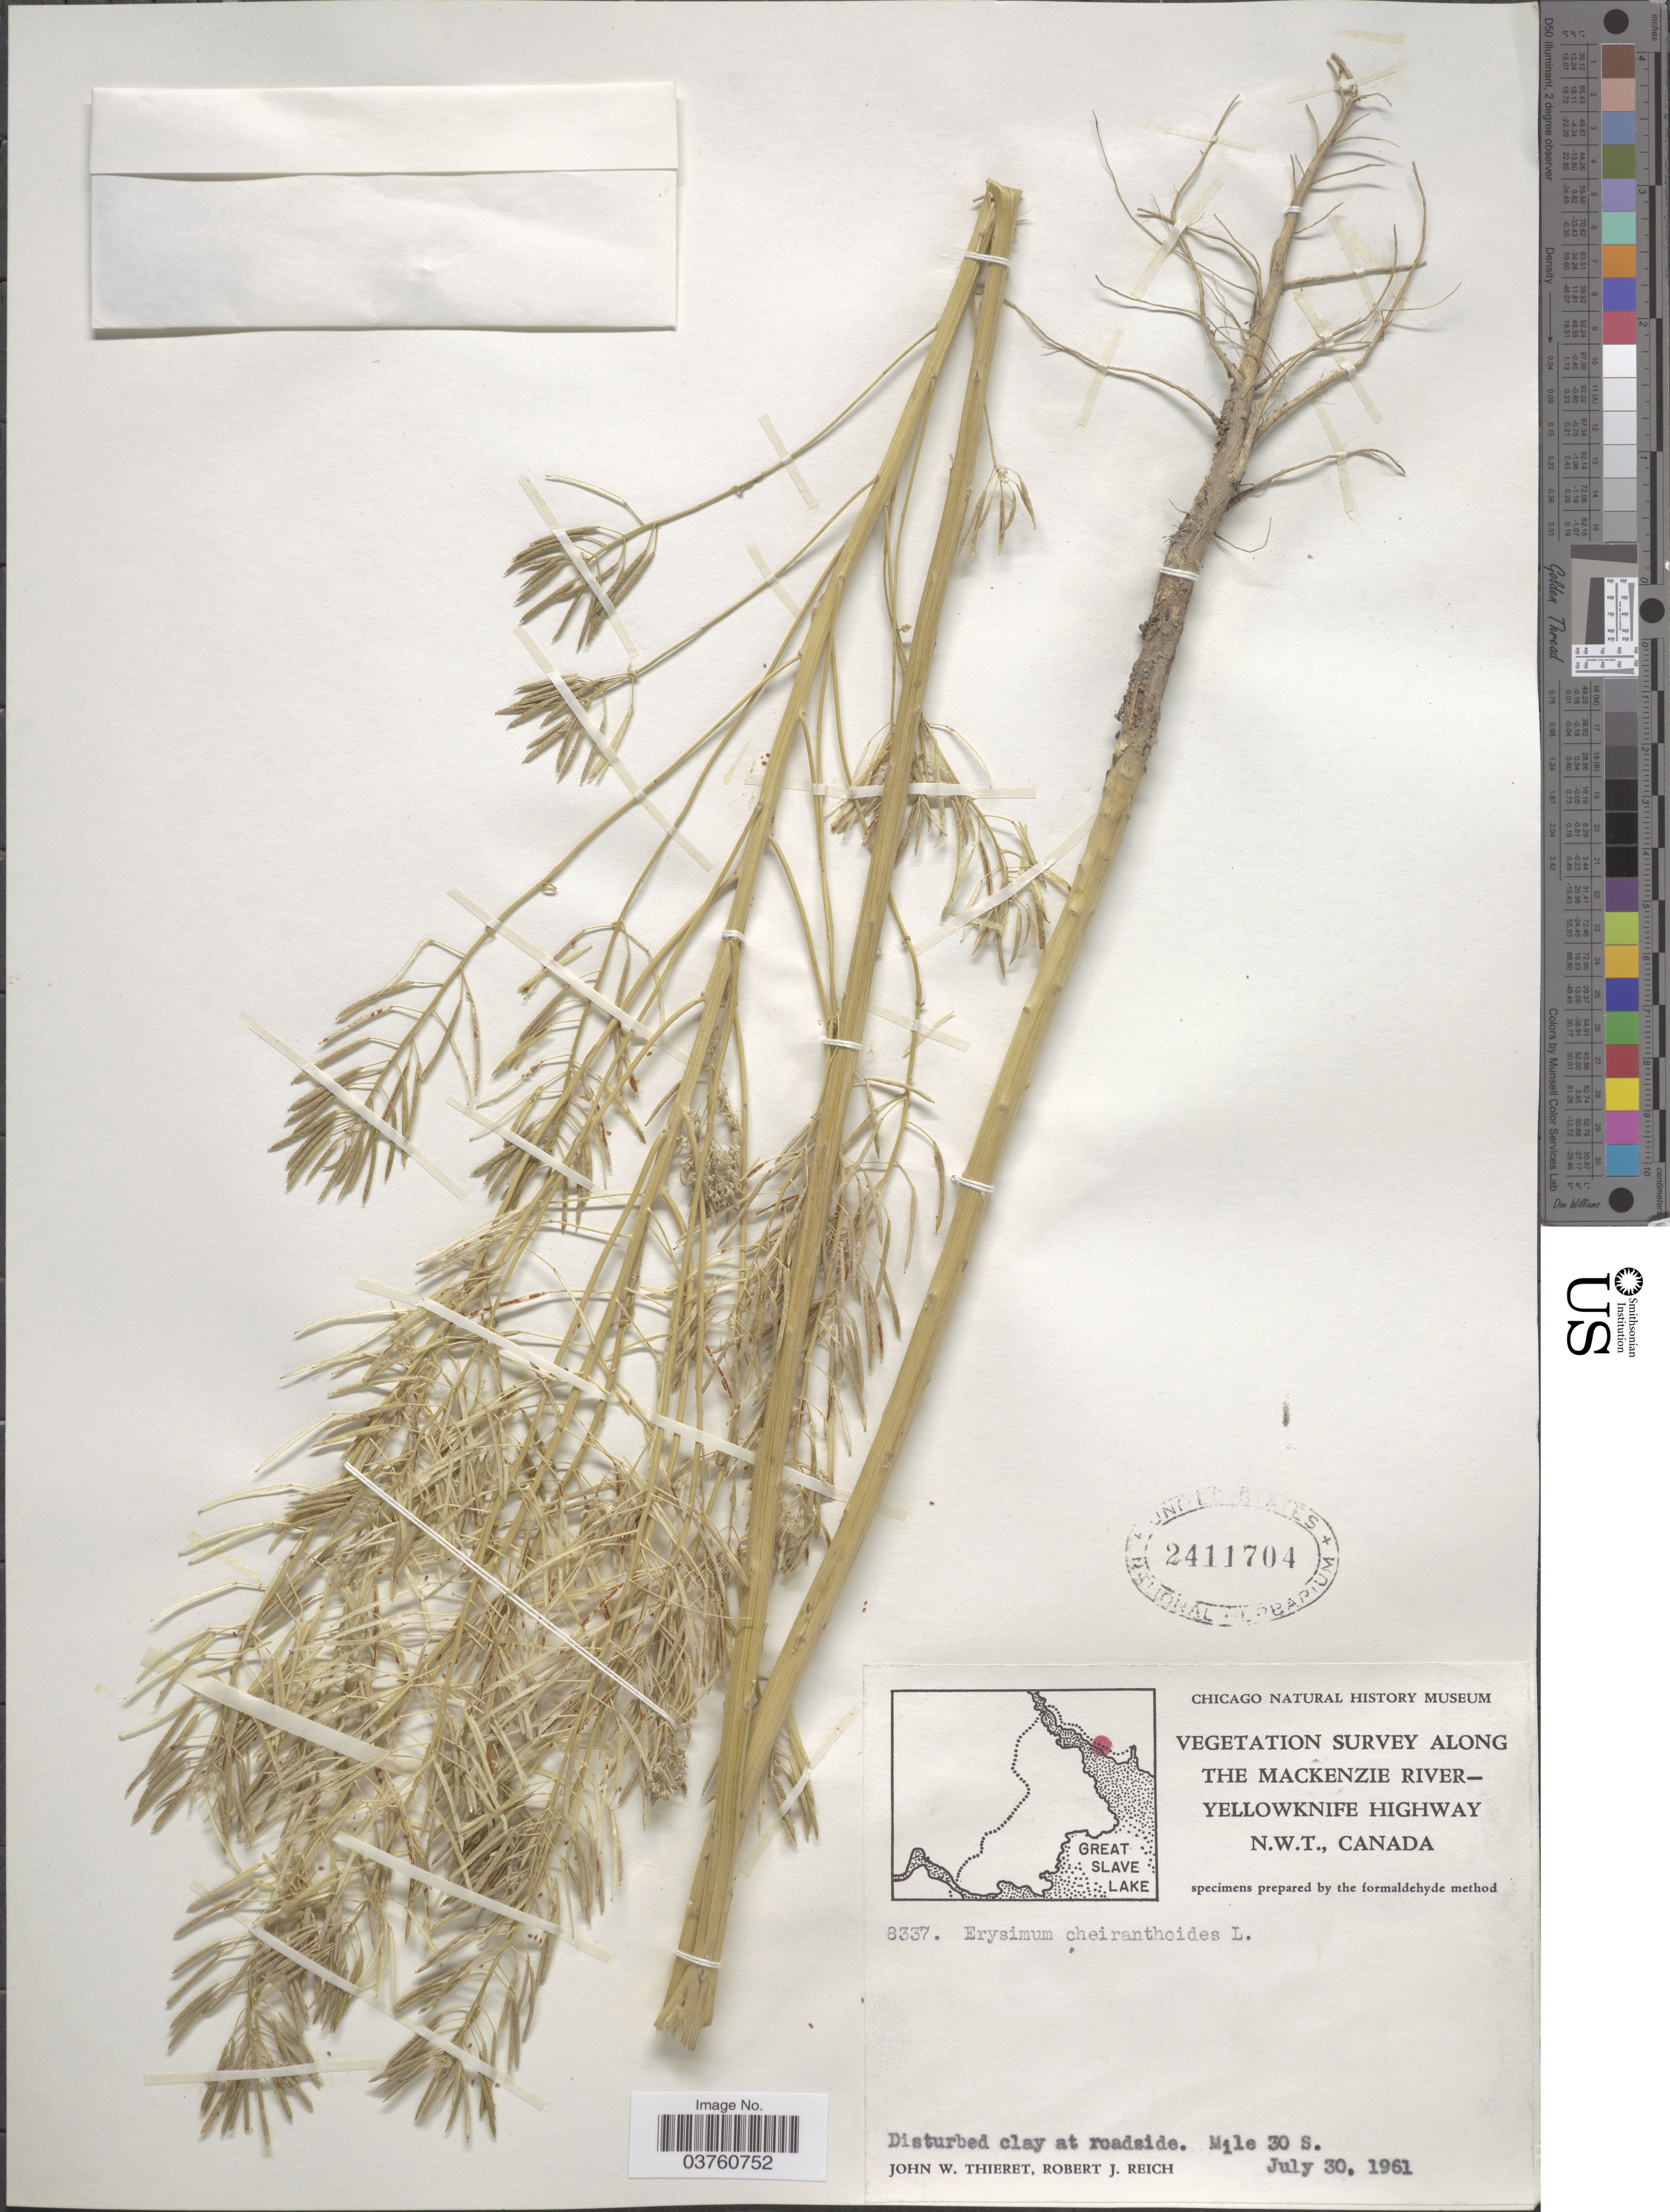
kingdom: Plantae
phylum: Tracheophyta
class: Magnoliopsida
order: Brassicales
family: Brassicaceae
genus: Erysimum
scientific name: Erysimum cheiranthoides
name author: L.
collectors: J. W. Thieret & R. Reich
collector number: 8337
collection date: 1961-07-30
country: Canada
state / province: Northwest Territories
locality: Along The Mackenzie River - Yellowknife Highway. Mile 30 S.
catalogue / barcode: US 2411704